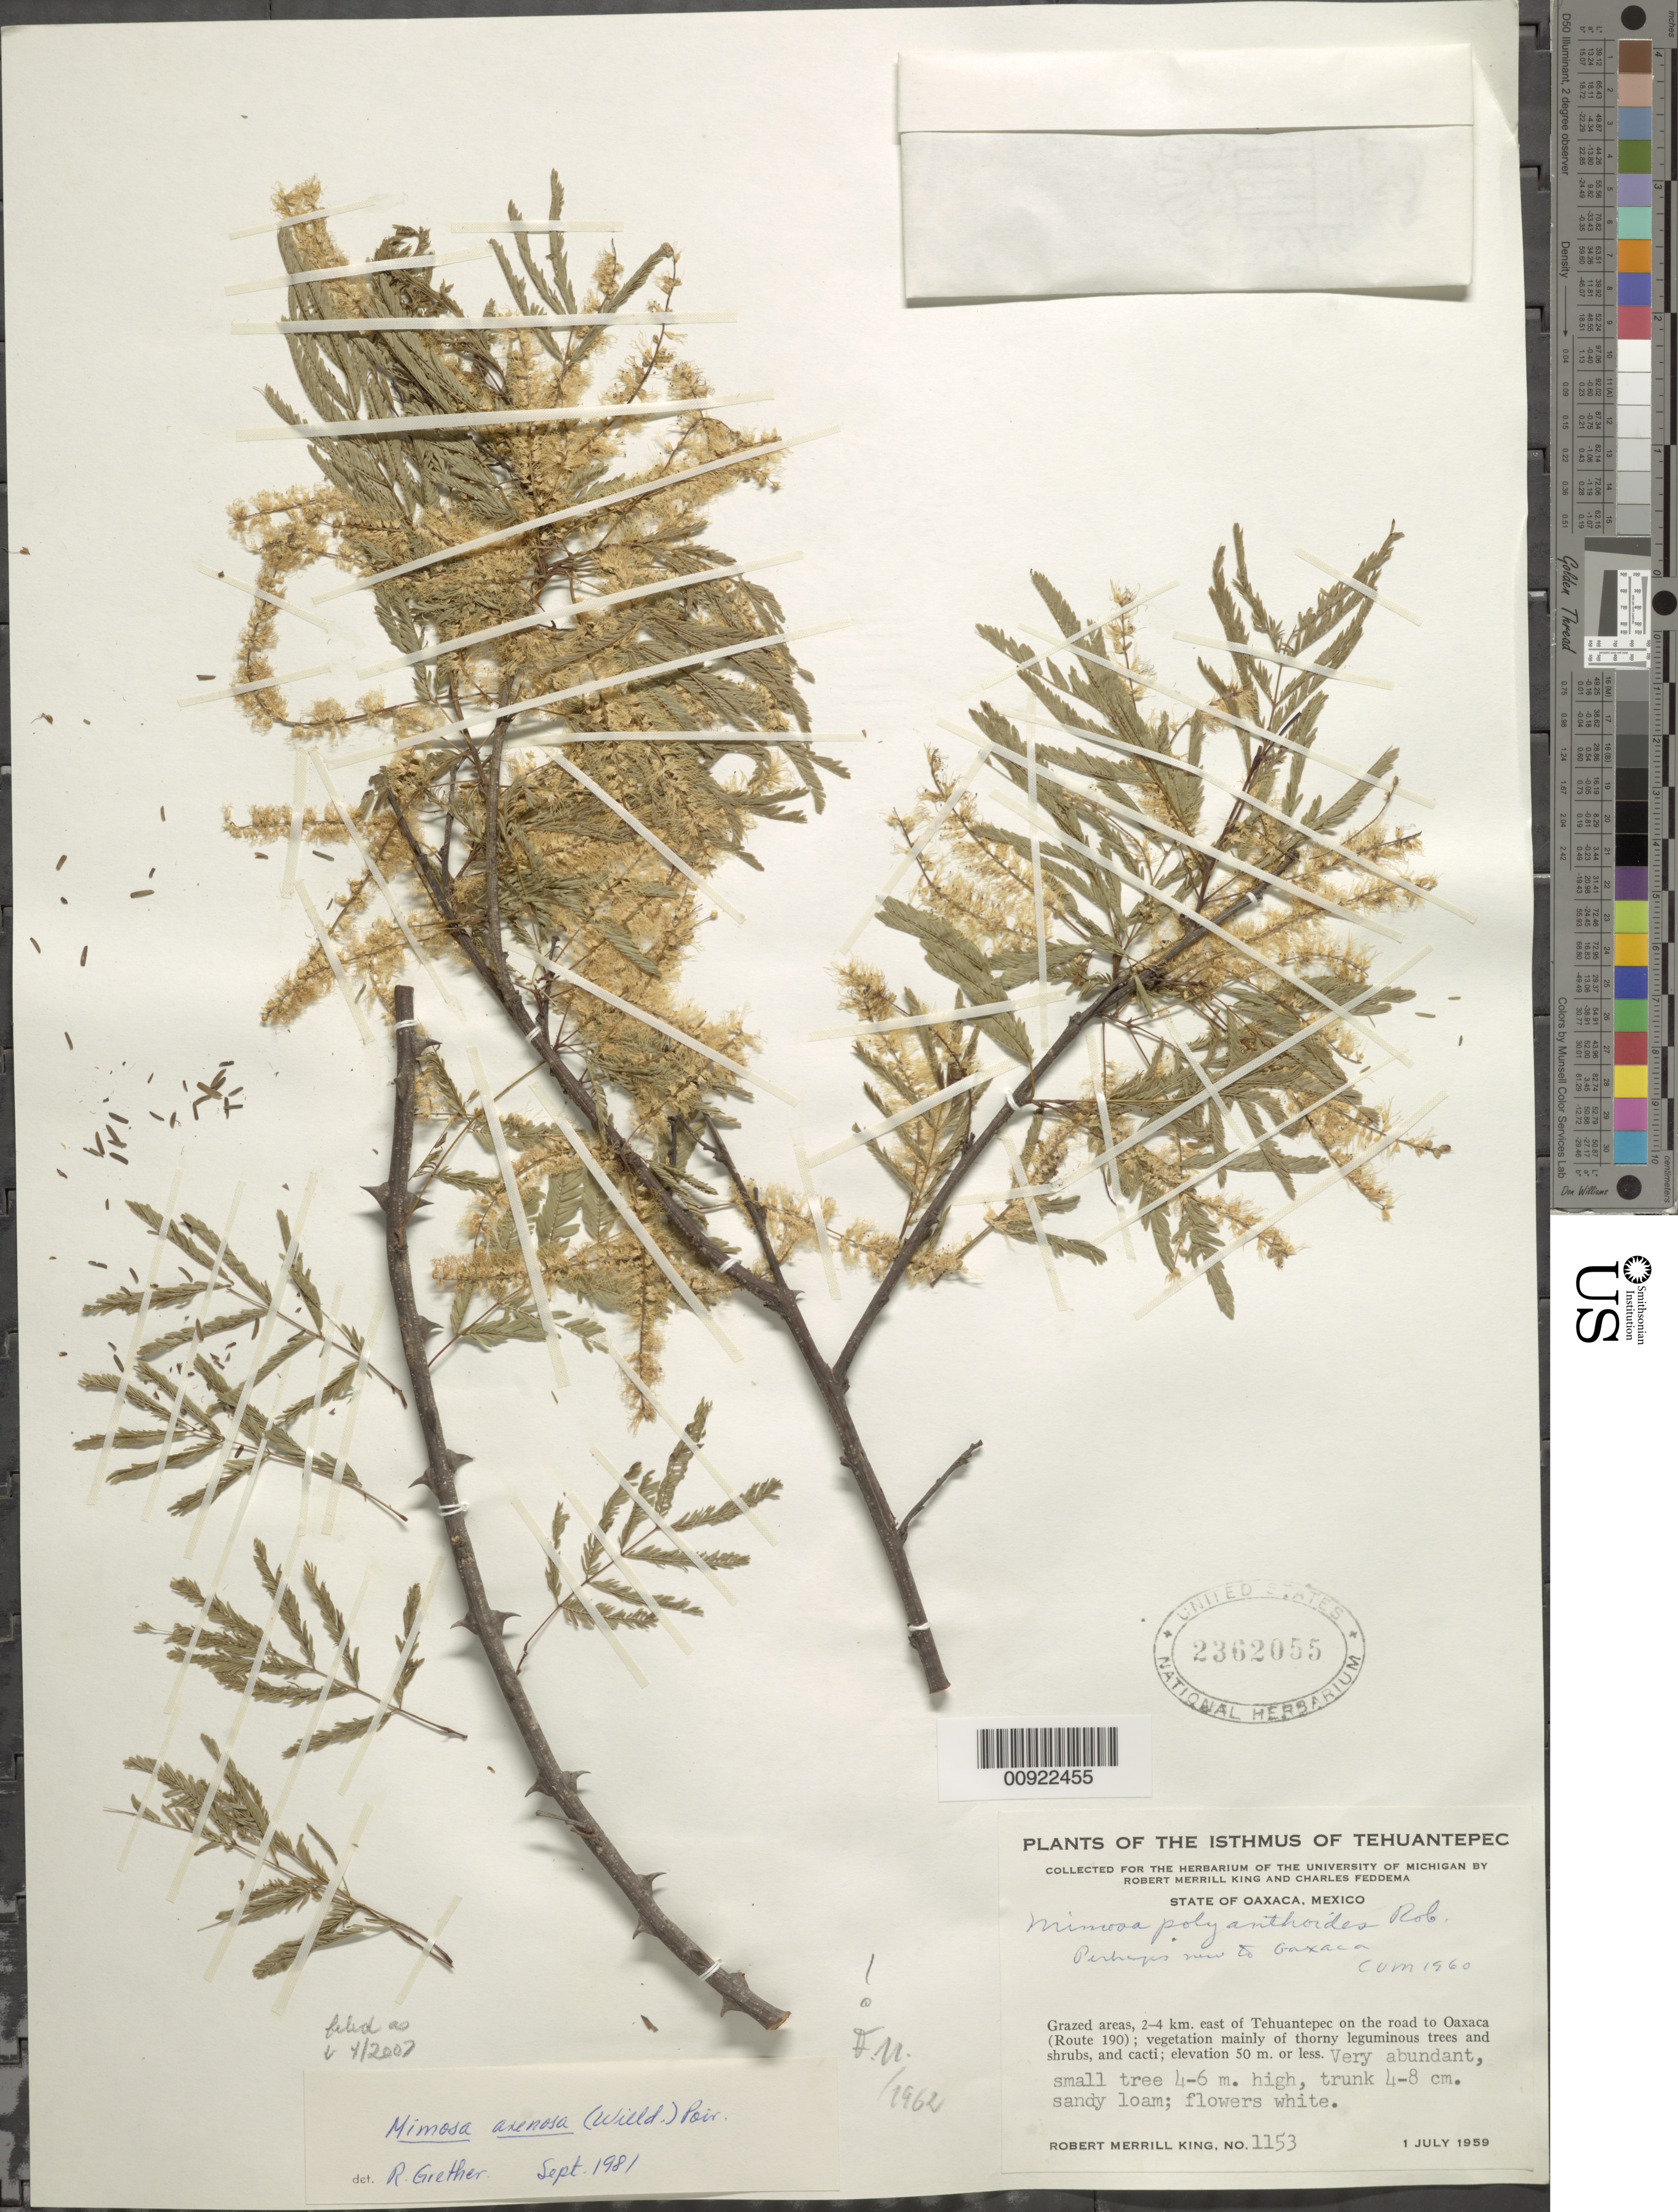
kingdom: Plantae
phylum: Tracheophyta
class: Magnoliopsida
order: Fabales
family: Fabaceae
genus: Mimosa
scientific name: Mimosa arenosa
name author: (Willd.) Poir.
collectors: R. M. King & C. Feddema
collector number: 1153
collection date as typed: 01 Jul 1959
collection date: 1959-07-01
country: Mexico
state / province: Oaxaca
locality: Grazed areas, 2-4 Km. east of Tehuantepec on the road to Oaxaca (Route 190).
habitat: Sandy loam.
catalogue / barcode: US 2362055